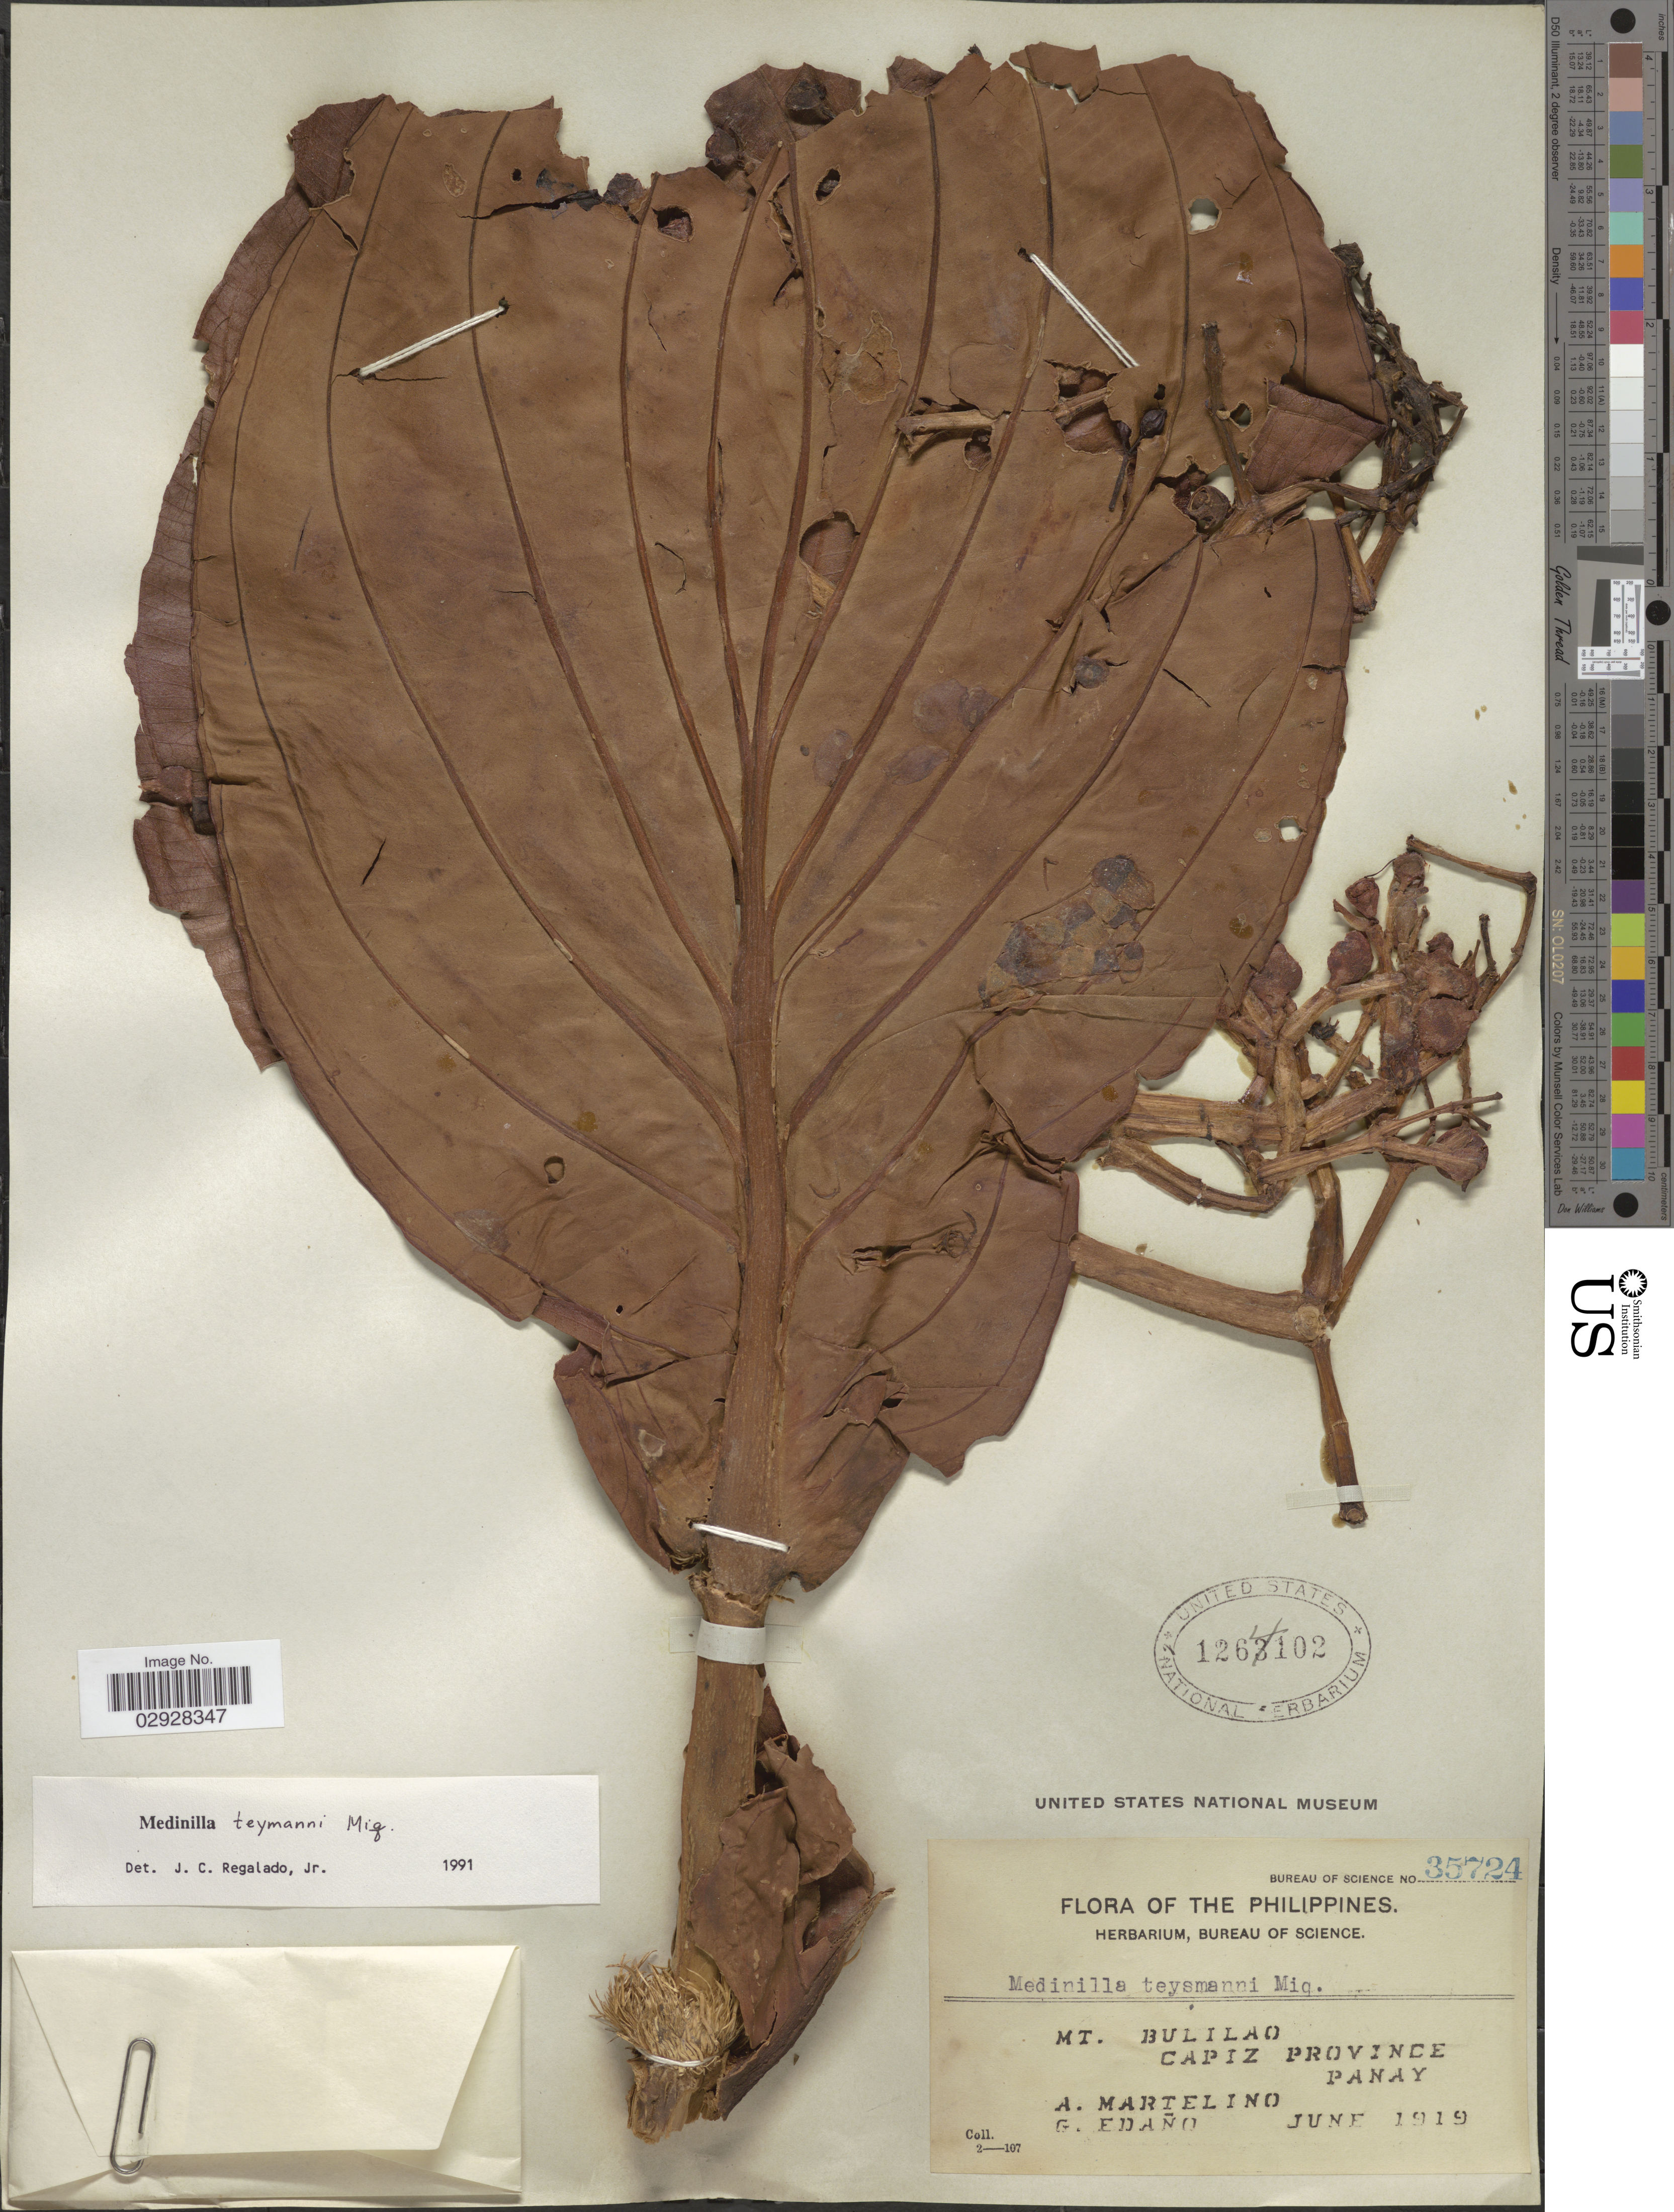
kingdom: Plantae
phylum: Tracheophyta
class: Magnoliopsida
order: Myrtales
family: Melastomataceae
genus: Medinilla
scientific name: Medinilla teysmannii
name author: Miq.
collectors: A. Martelino & G. Edaño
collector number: Bureau of Science 35724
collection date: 1919-06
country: Philippines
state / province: Western Visayas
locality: Mt. Bulilao, Capiz Province, Panay.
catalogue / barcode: US 1264102